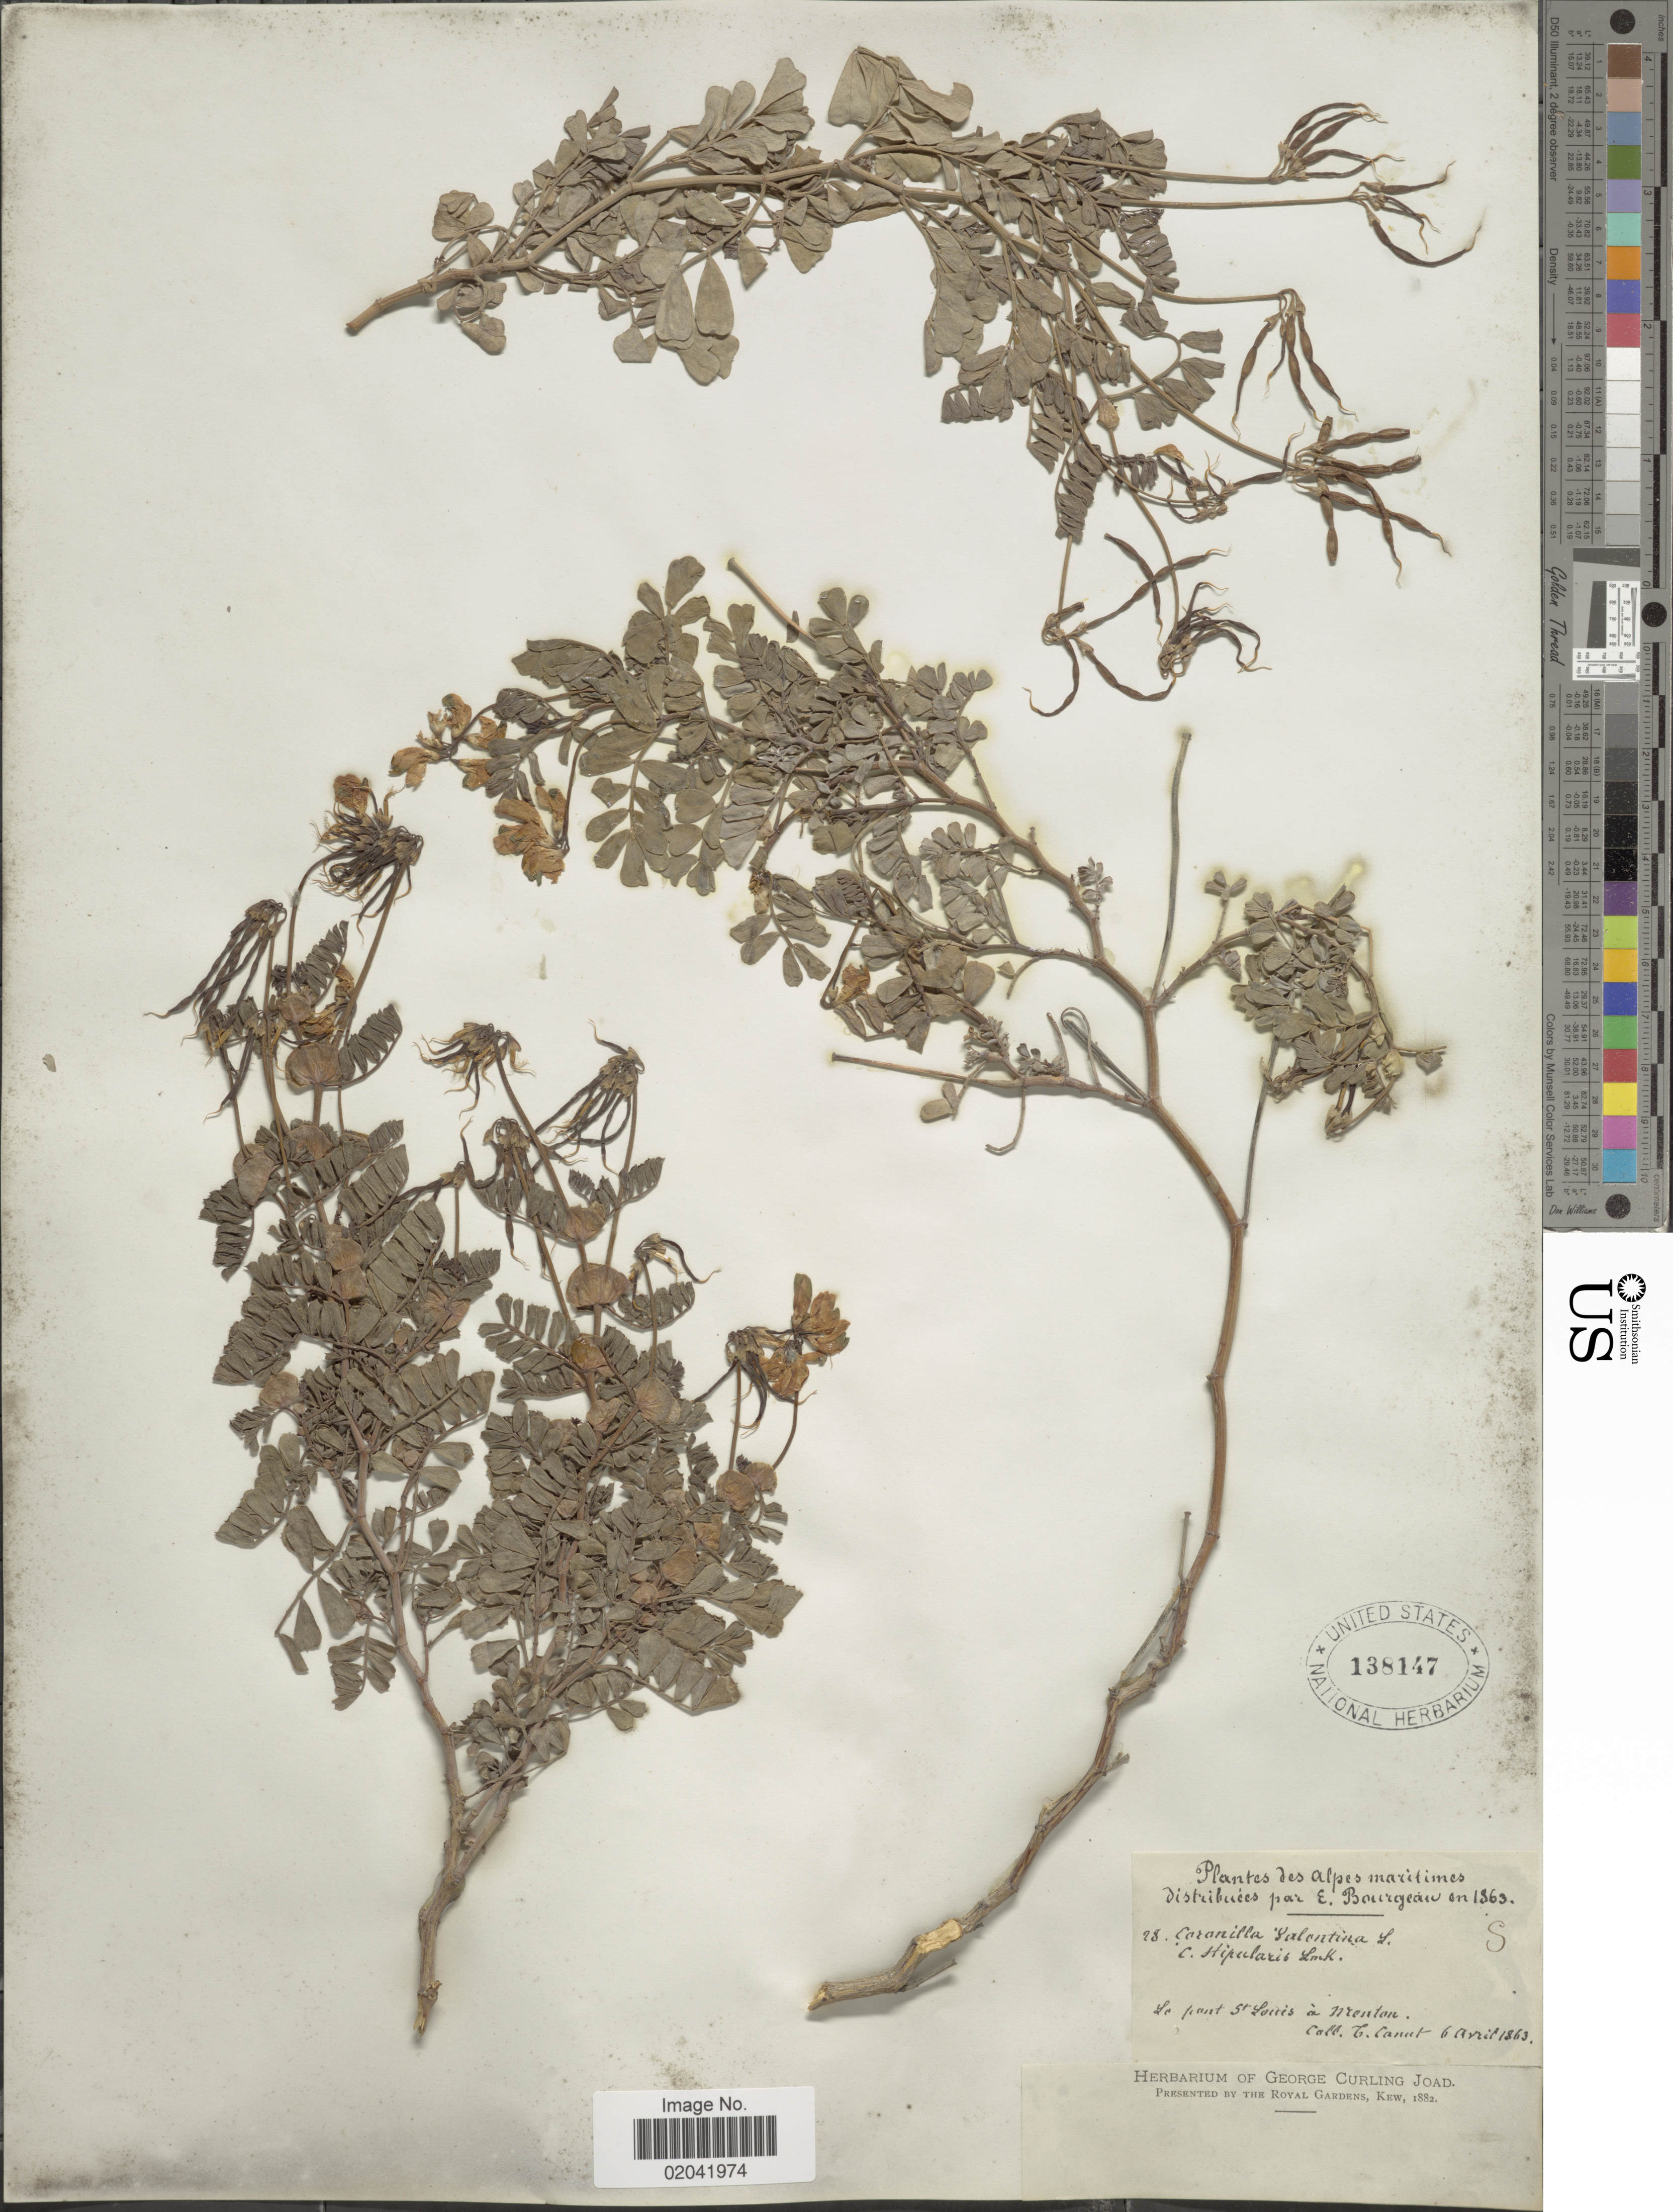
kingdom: Plantae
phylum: Tracheophyta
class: Magnoliopsida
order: Fabales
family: Fabaceae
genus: Coronilla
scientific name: Coronilla valentina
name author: L.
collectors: T. Canut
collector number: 28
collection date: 1863-04-06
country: France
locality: Des alpes maritimes, Le pont St Locis à Wrenton [interpreted]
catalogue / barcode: US 138147